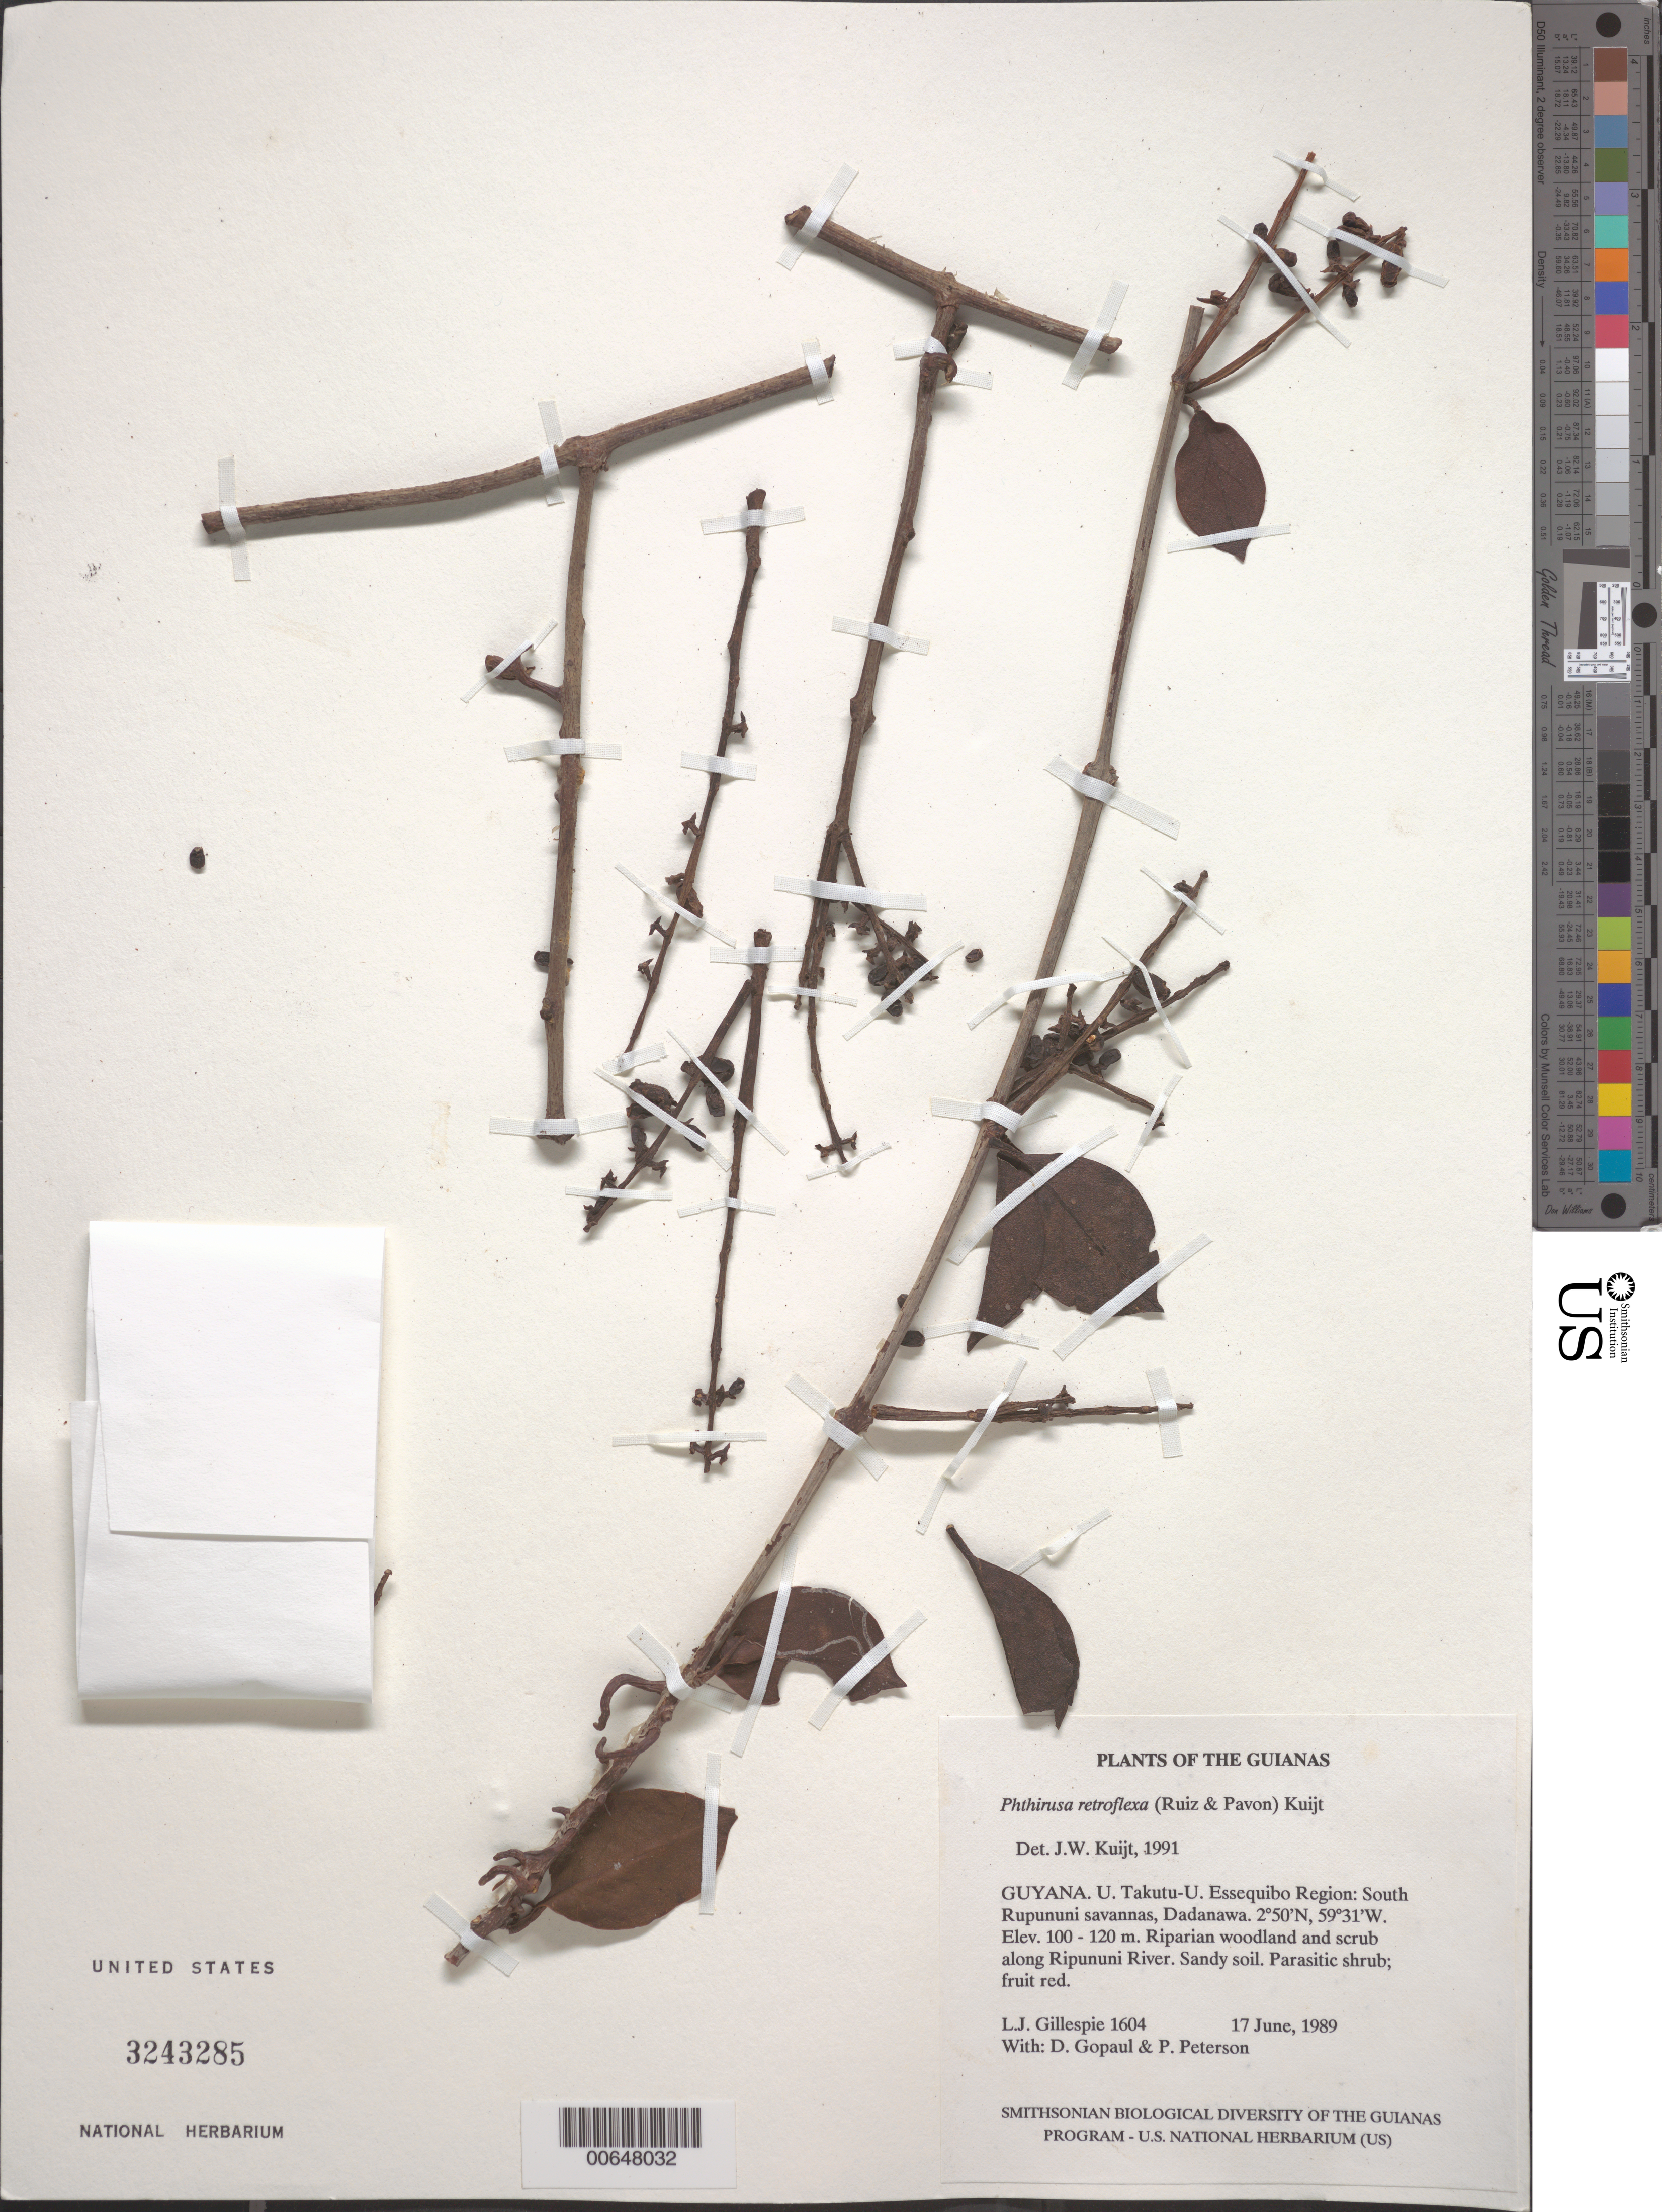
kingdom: Plantae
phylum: Tracheophyta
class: Magnoliopsida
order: Santalales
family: Loranthaceae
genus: Phthirusa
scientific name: Phthirusa retroflexa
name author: (Ruiz & Pav.) Kuijt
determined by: Kuijt, Job, (CANADA)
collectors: L. J. Gillespie, D. Gopaul & P. M. Peterson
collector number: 1604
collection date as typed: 17 June 1989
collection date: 1989-06-17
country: Guyana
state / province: U. Takutu-U. Essequibo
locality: South Rupununi savanna, Dadanawa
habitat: Riparian woodland and scrub along Rupununi River. Sandy soil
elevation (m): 100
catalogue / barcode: US 3243285